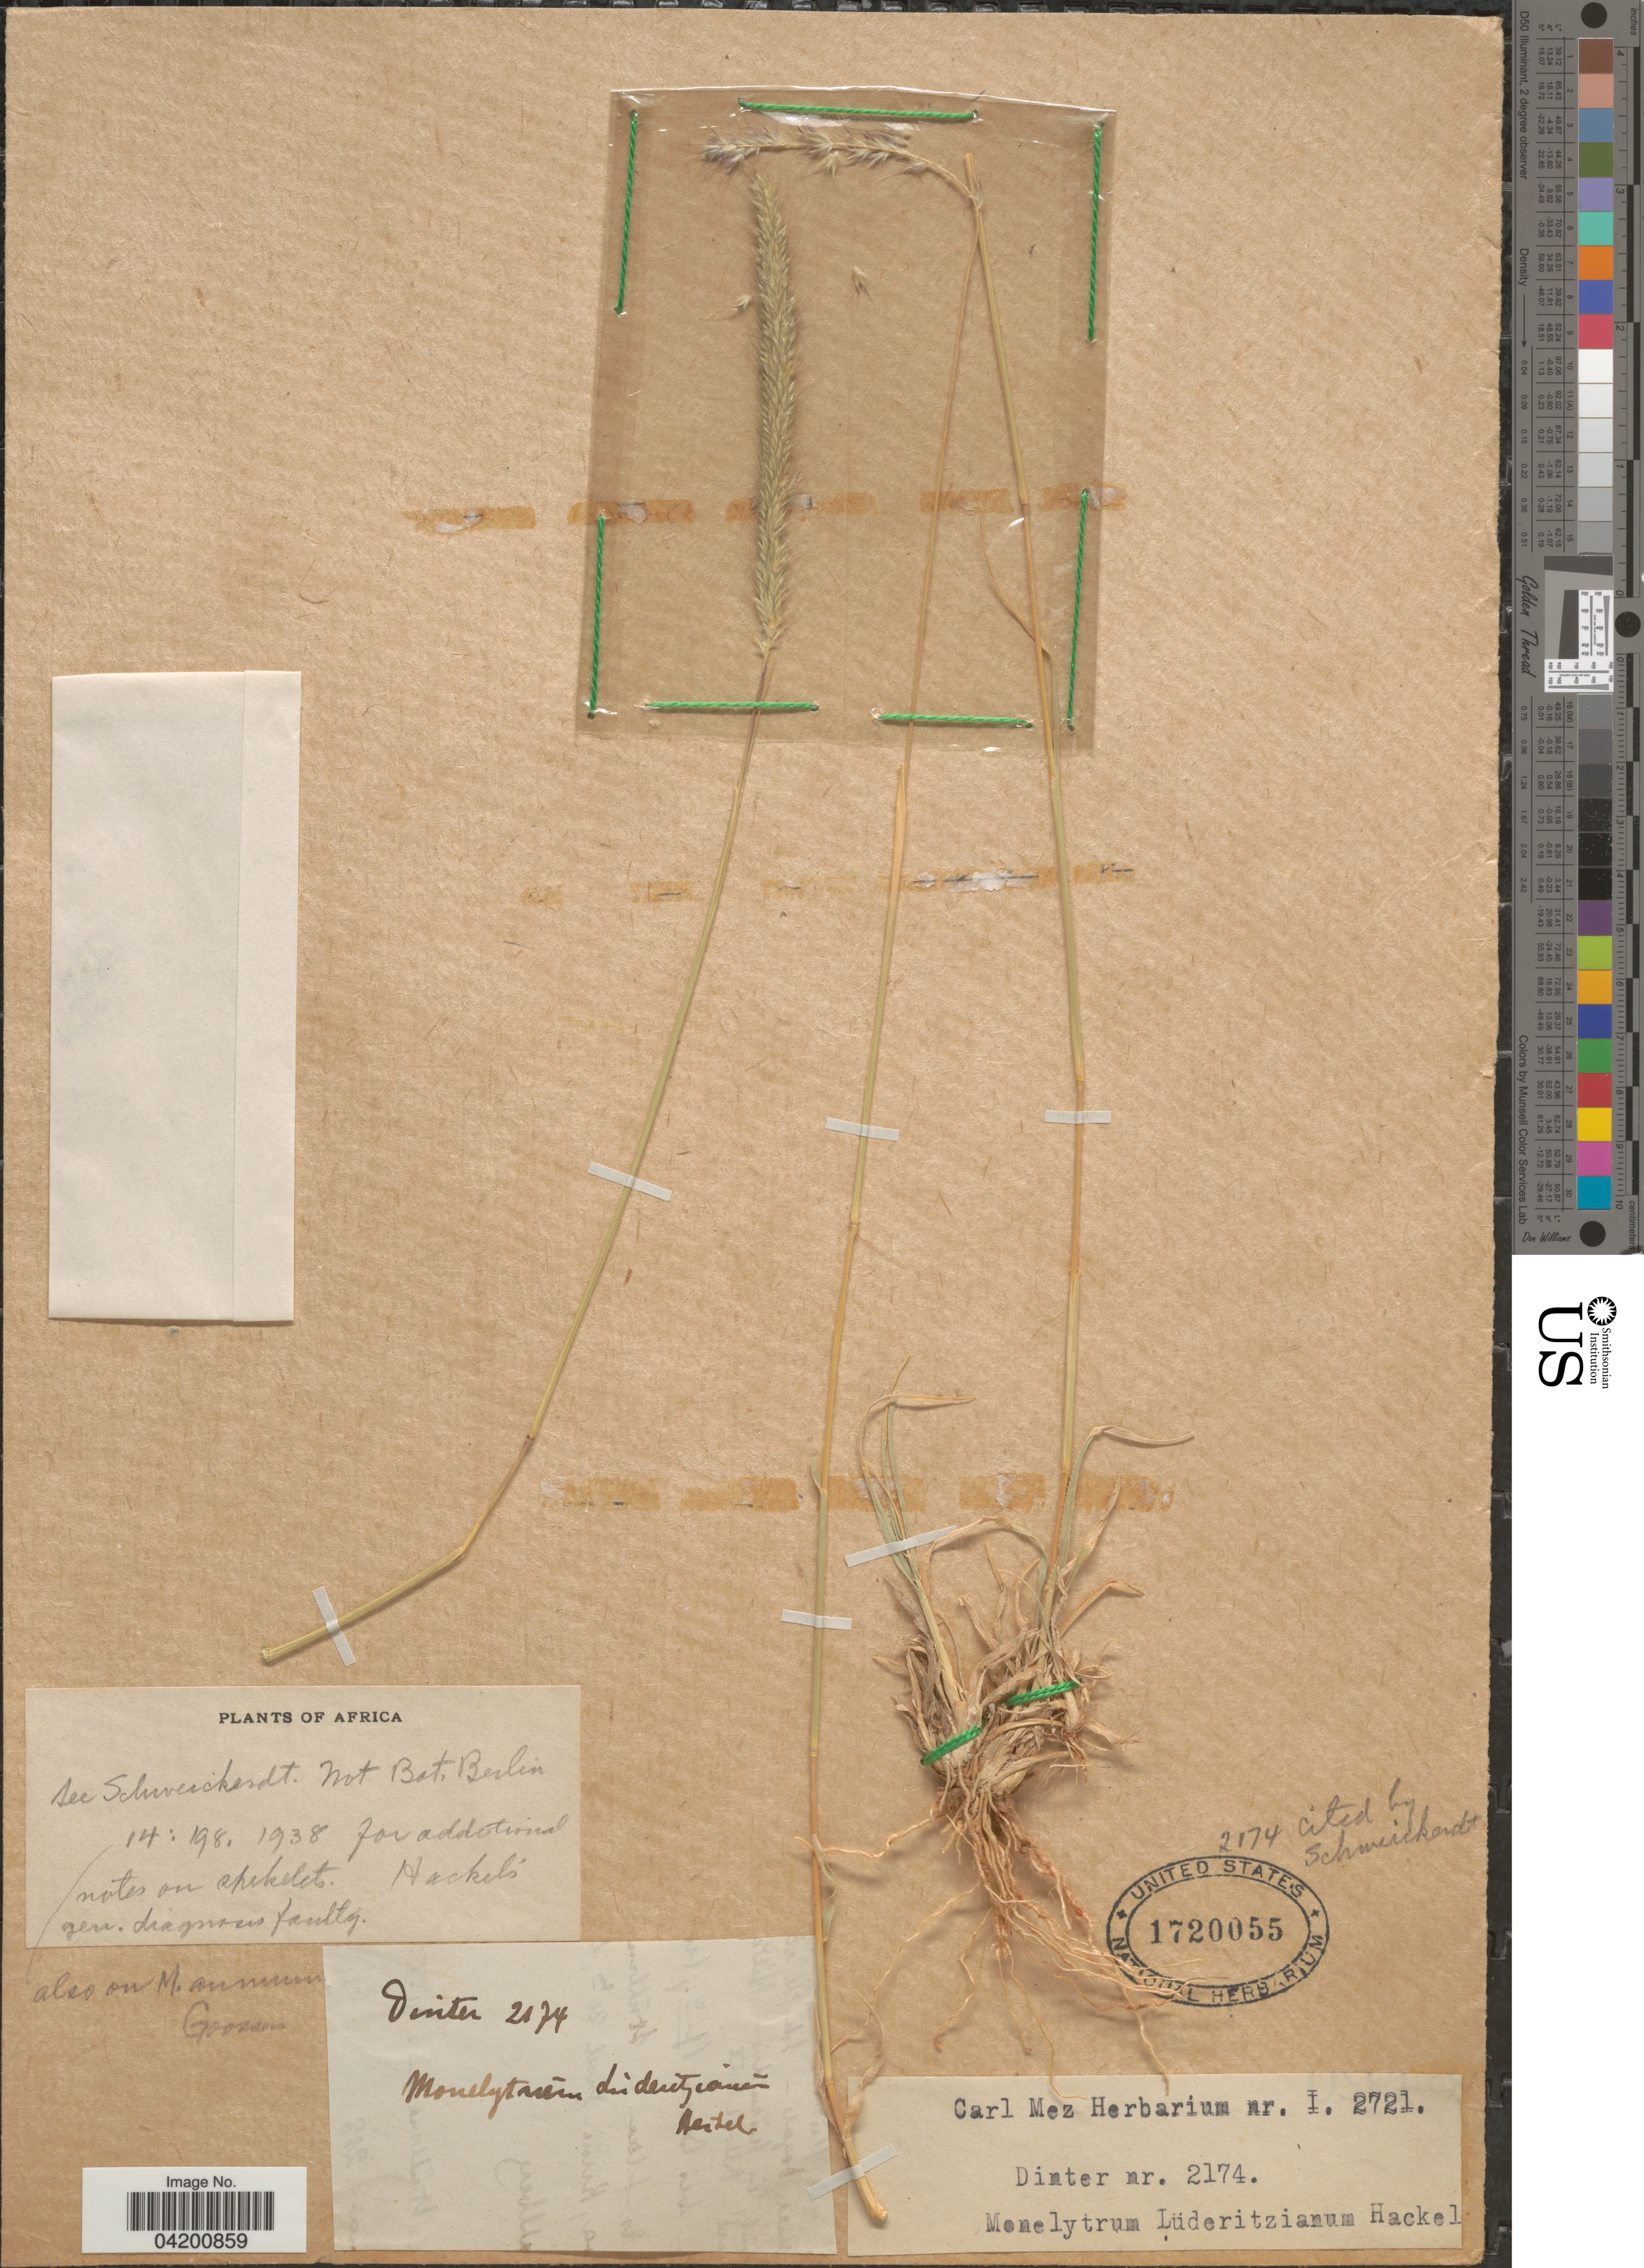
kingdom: Plantae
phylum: Tracheophyta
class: Liliopsida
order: Poales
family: Poaceae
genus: Monelytrum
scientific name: Monelytrum luederitzianum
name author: Hack.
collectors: Dinter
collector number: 2174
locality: Africa.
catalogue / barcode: US 1720055